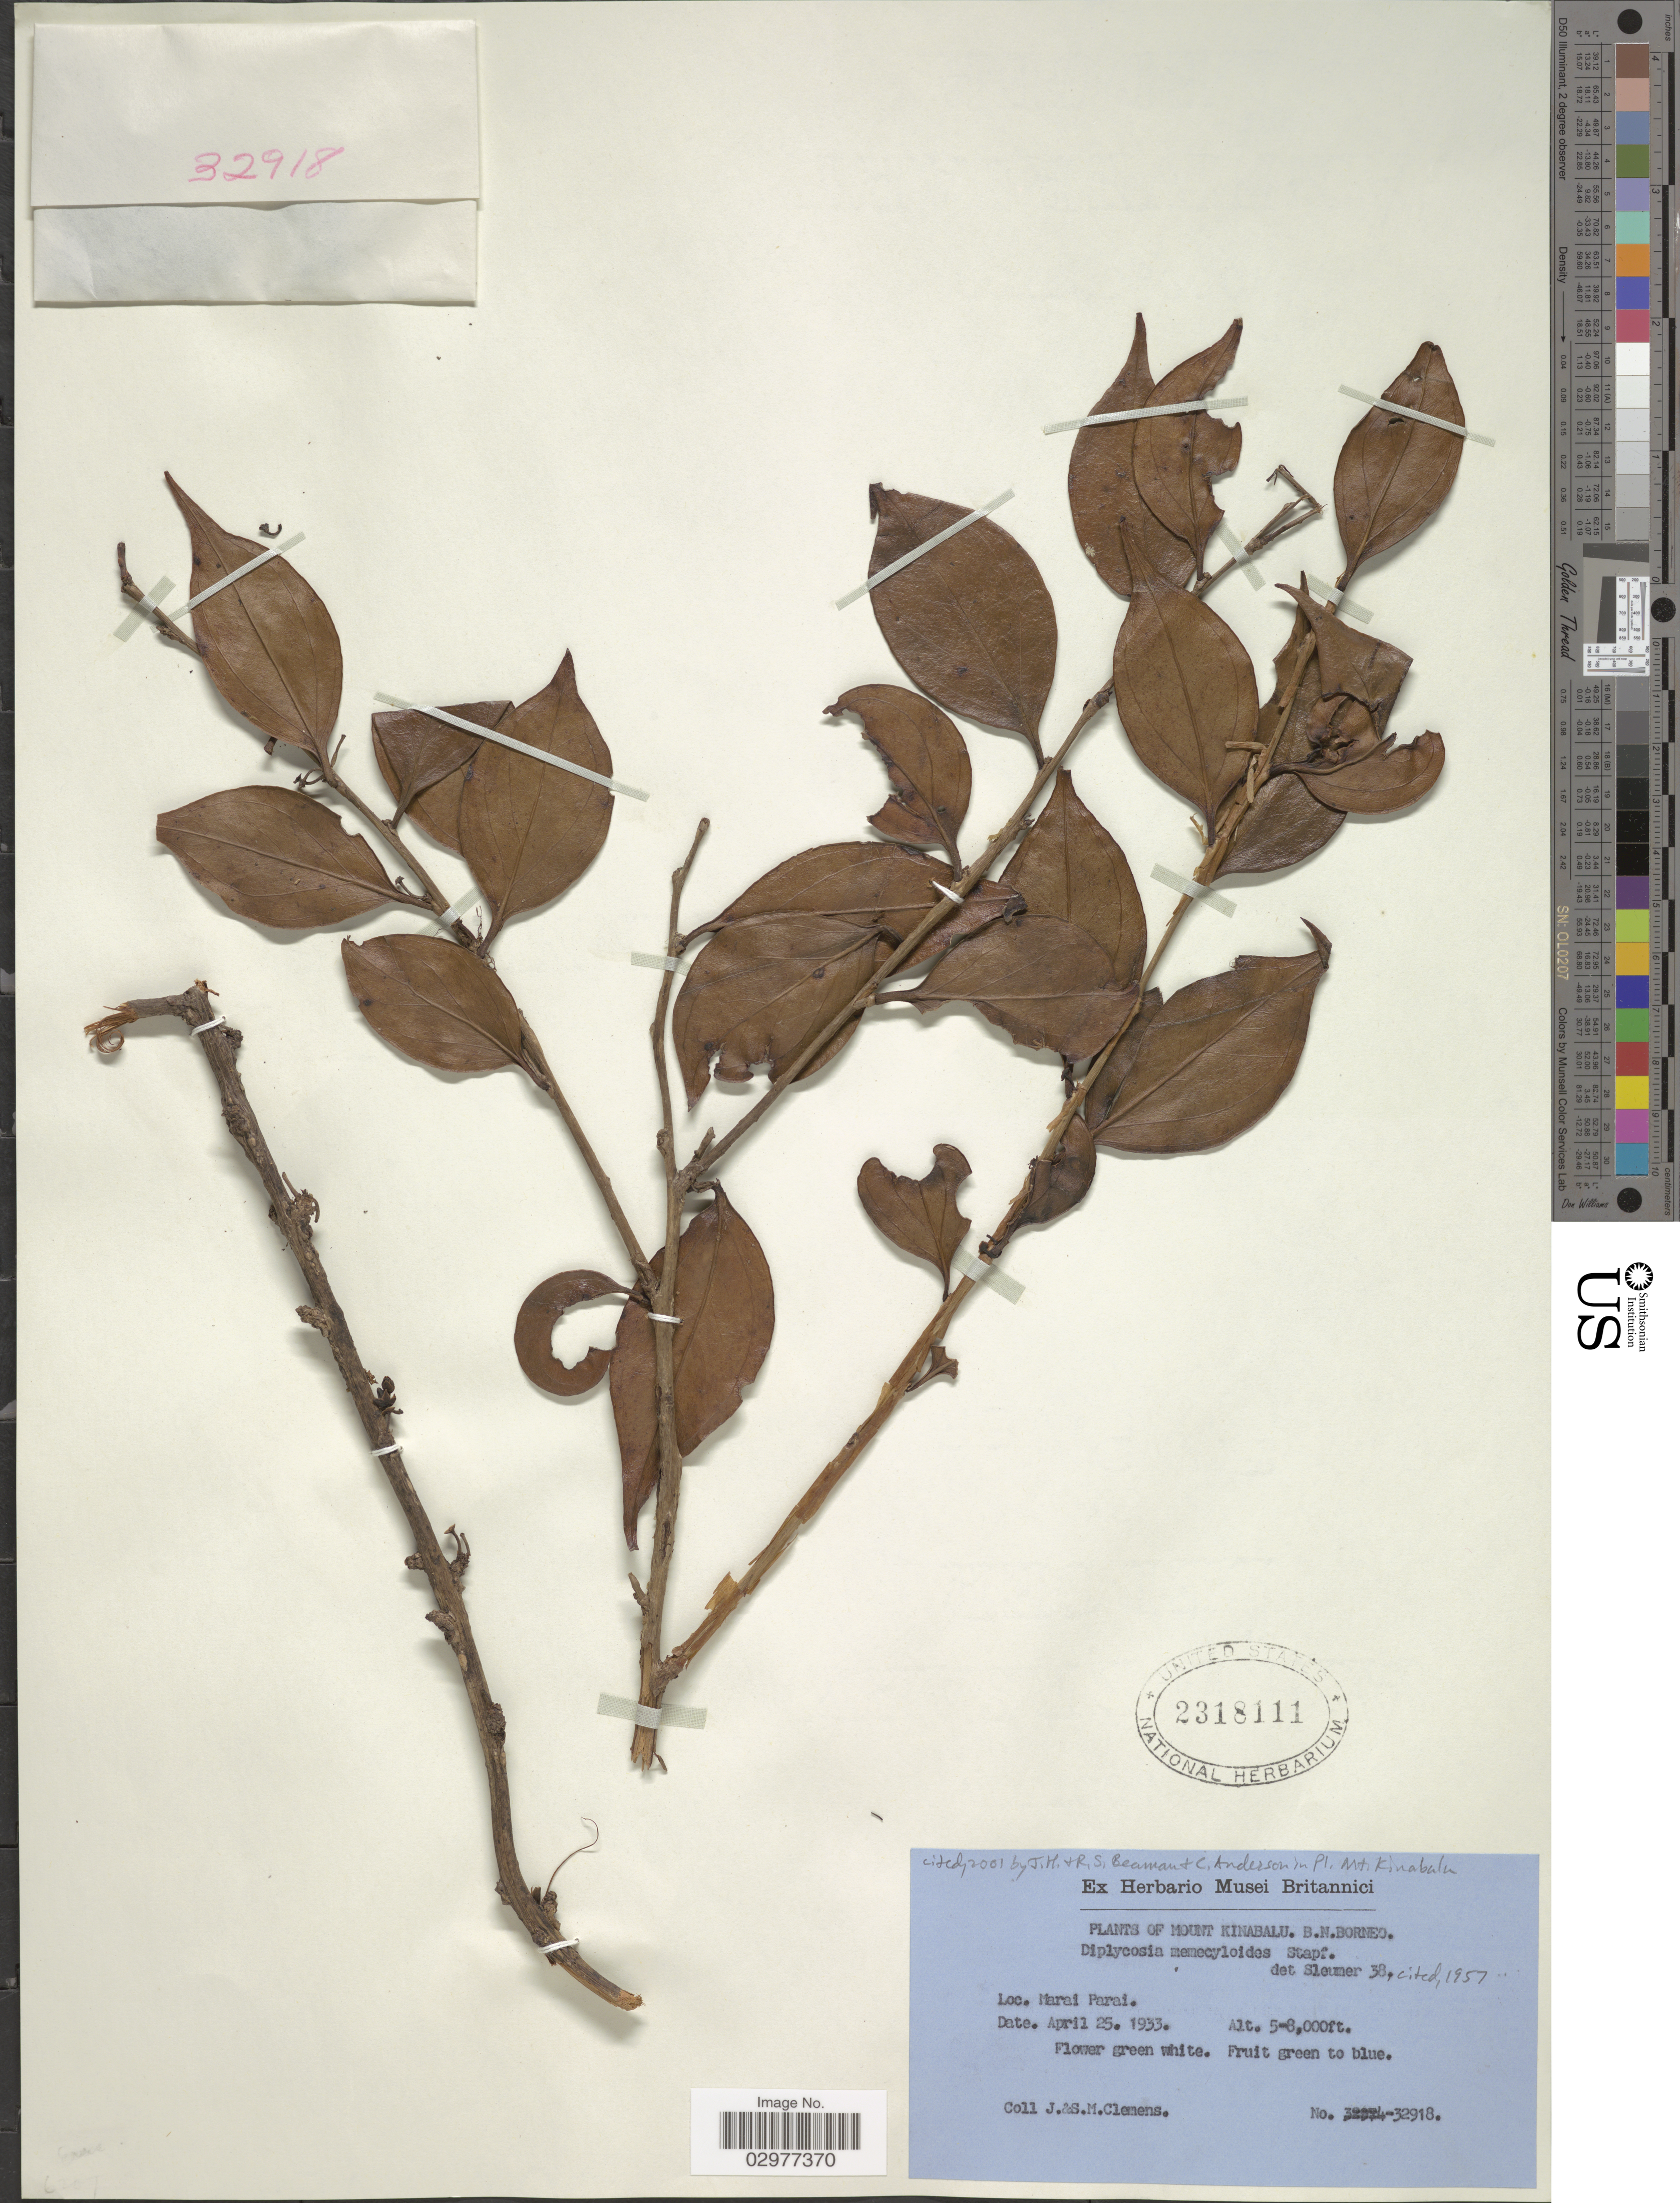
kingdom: Plantae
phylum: Tracheophyta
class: Magnoliopsida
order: Ericales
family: Ericaceae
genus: Diplycosia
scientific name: Diplycosia memecyloides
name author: Stapf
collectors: J. Clemens & S. Clemens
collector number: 32918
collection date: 1933-04-25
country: Malaysia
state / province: Sabah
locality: Mount Kinabalu. B.N. Borneo. Marai Parai.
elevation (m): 1524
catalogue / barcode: US 2318111